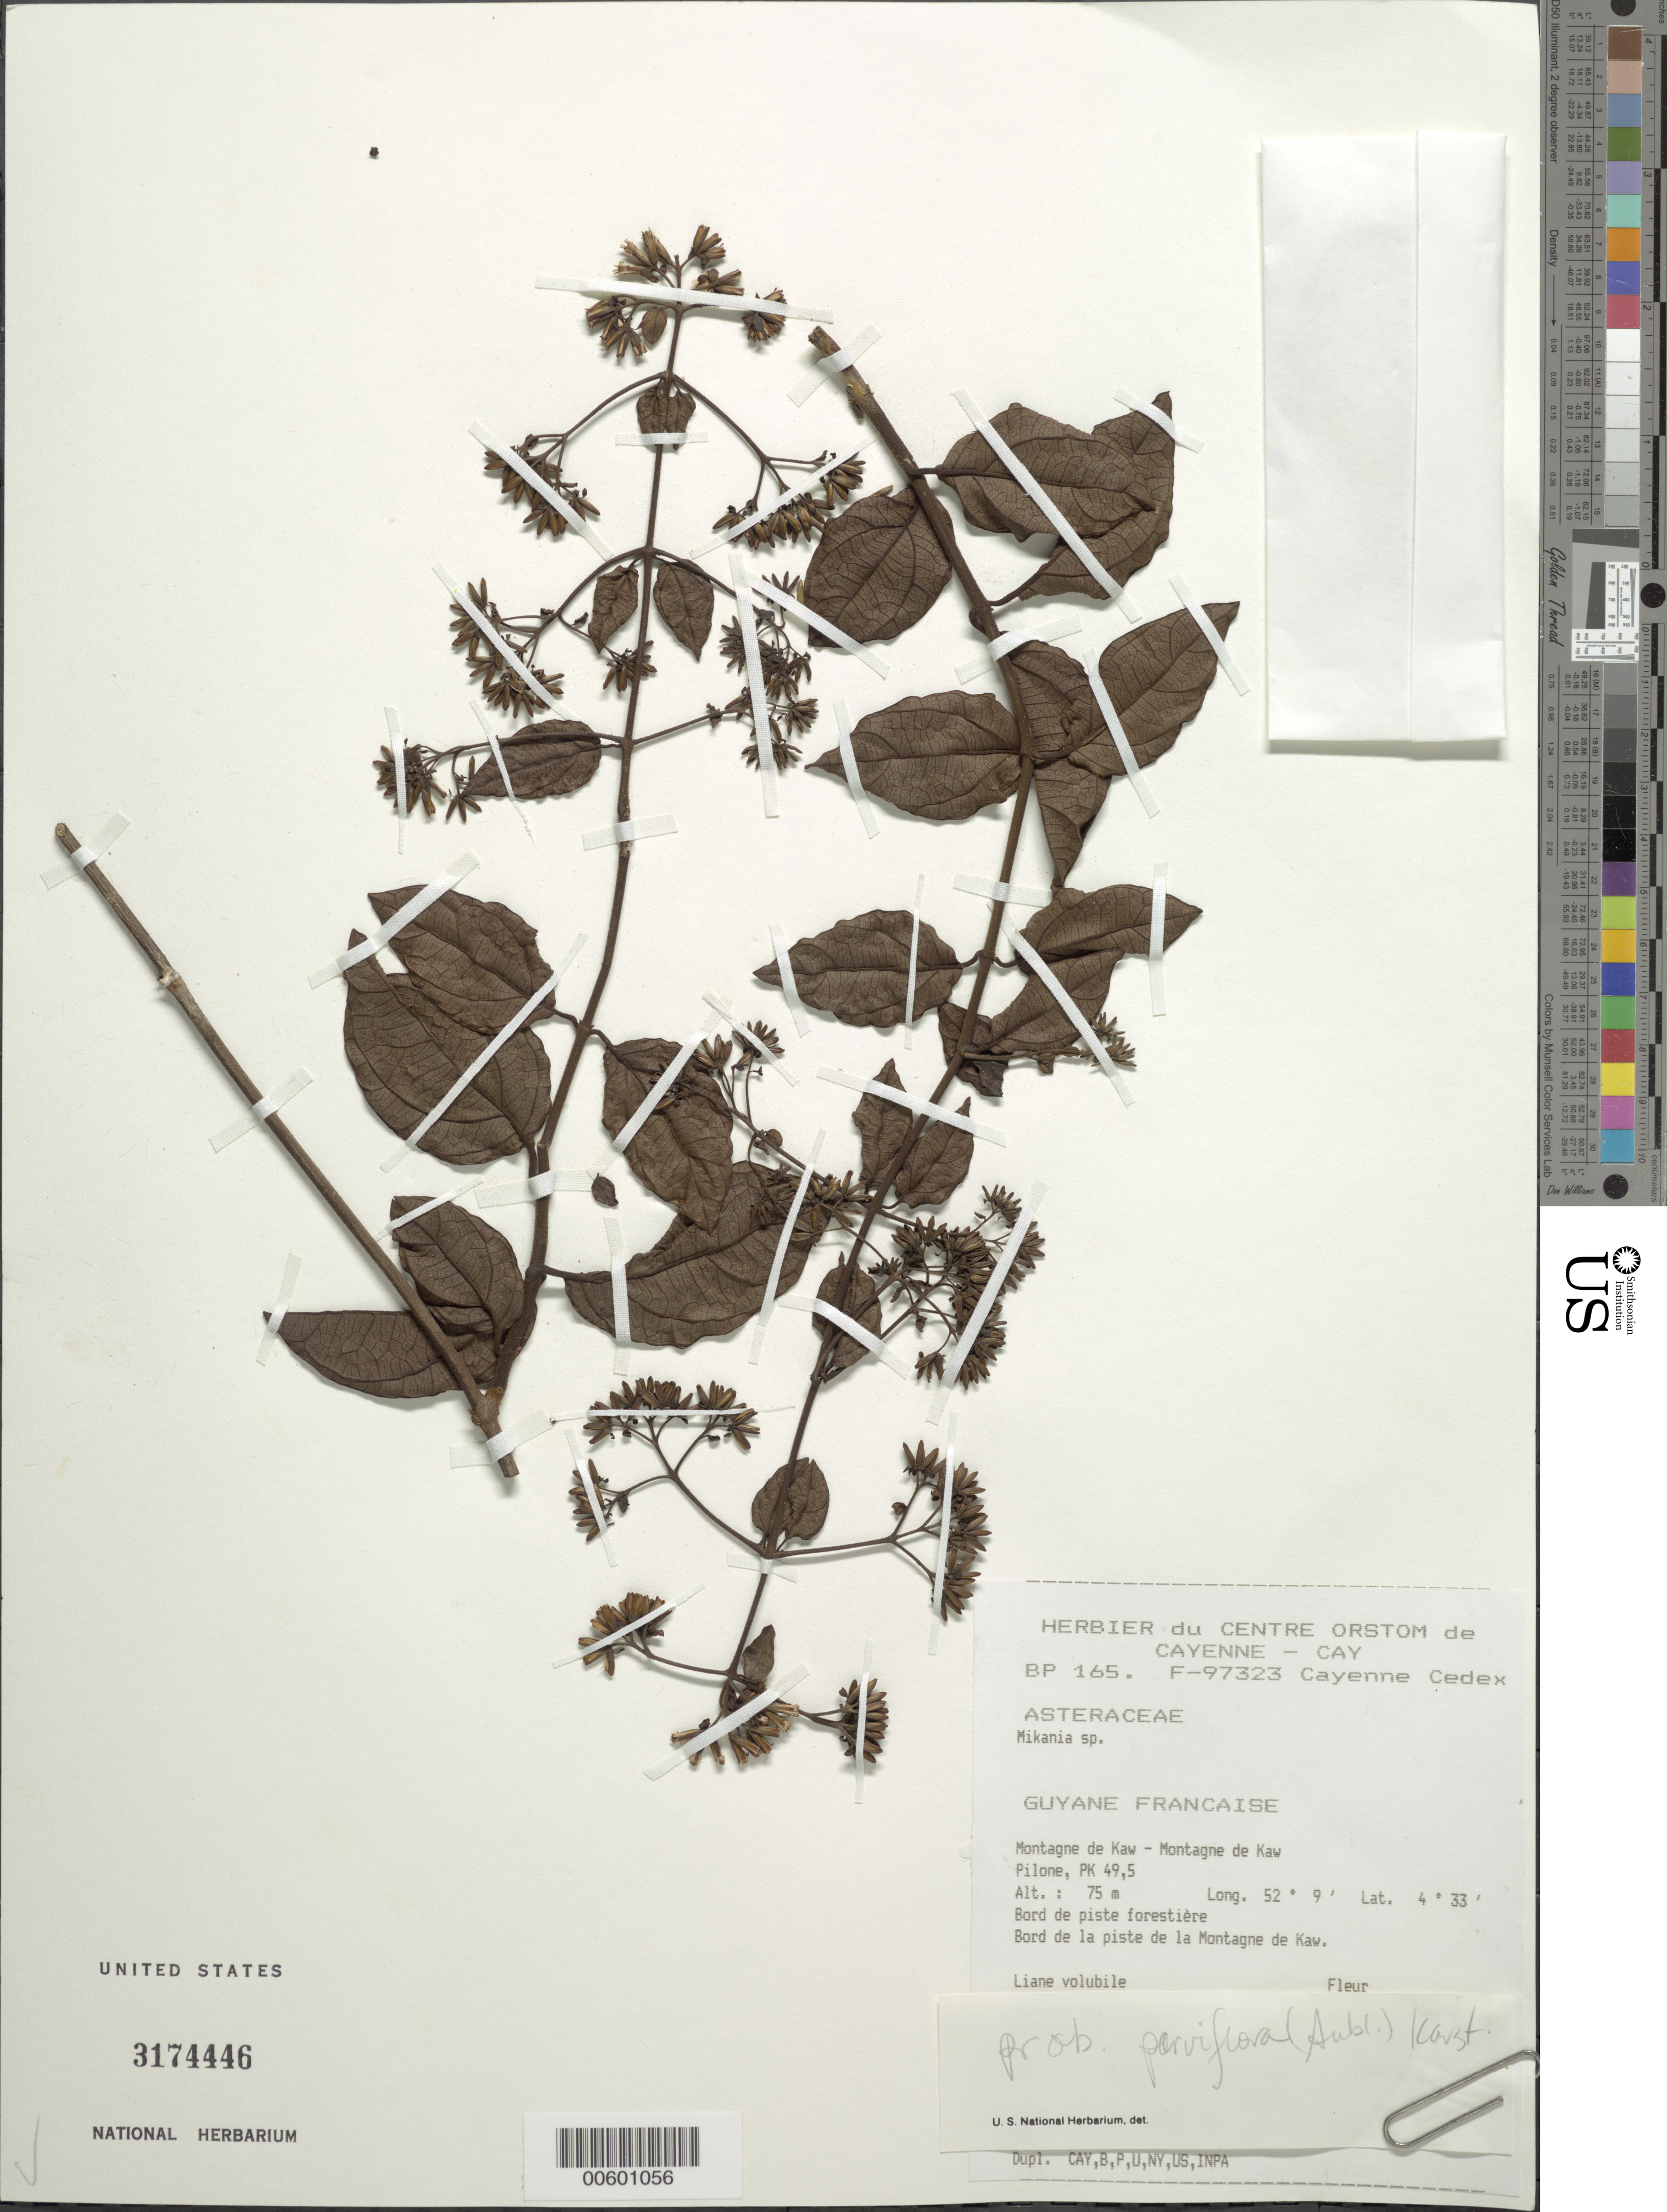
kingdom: Plantae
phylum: Tracheophyta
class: Magnoliopsida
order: Asterales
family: Asteraceae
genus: Mikania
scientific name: Mikania parviflora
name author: (Aubl.) H. Karst.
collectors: G. Cremers, B. Zimmer & C. Feuillet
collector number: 9661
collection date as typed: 31 Dec 1987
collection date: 1987-12-31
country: French Guiana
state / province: Cayenne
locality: Cayenne, Montagne de Kaw, Pk. 45.5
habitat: Borde de piste forestière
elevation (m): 75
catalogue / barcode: US 3174446